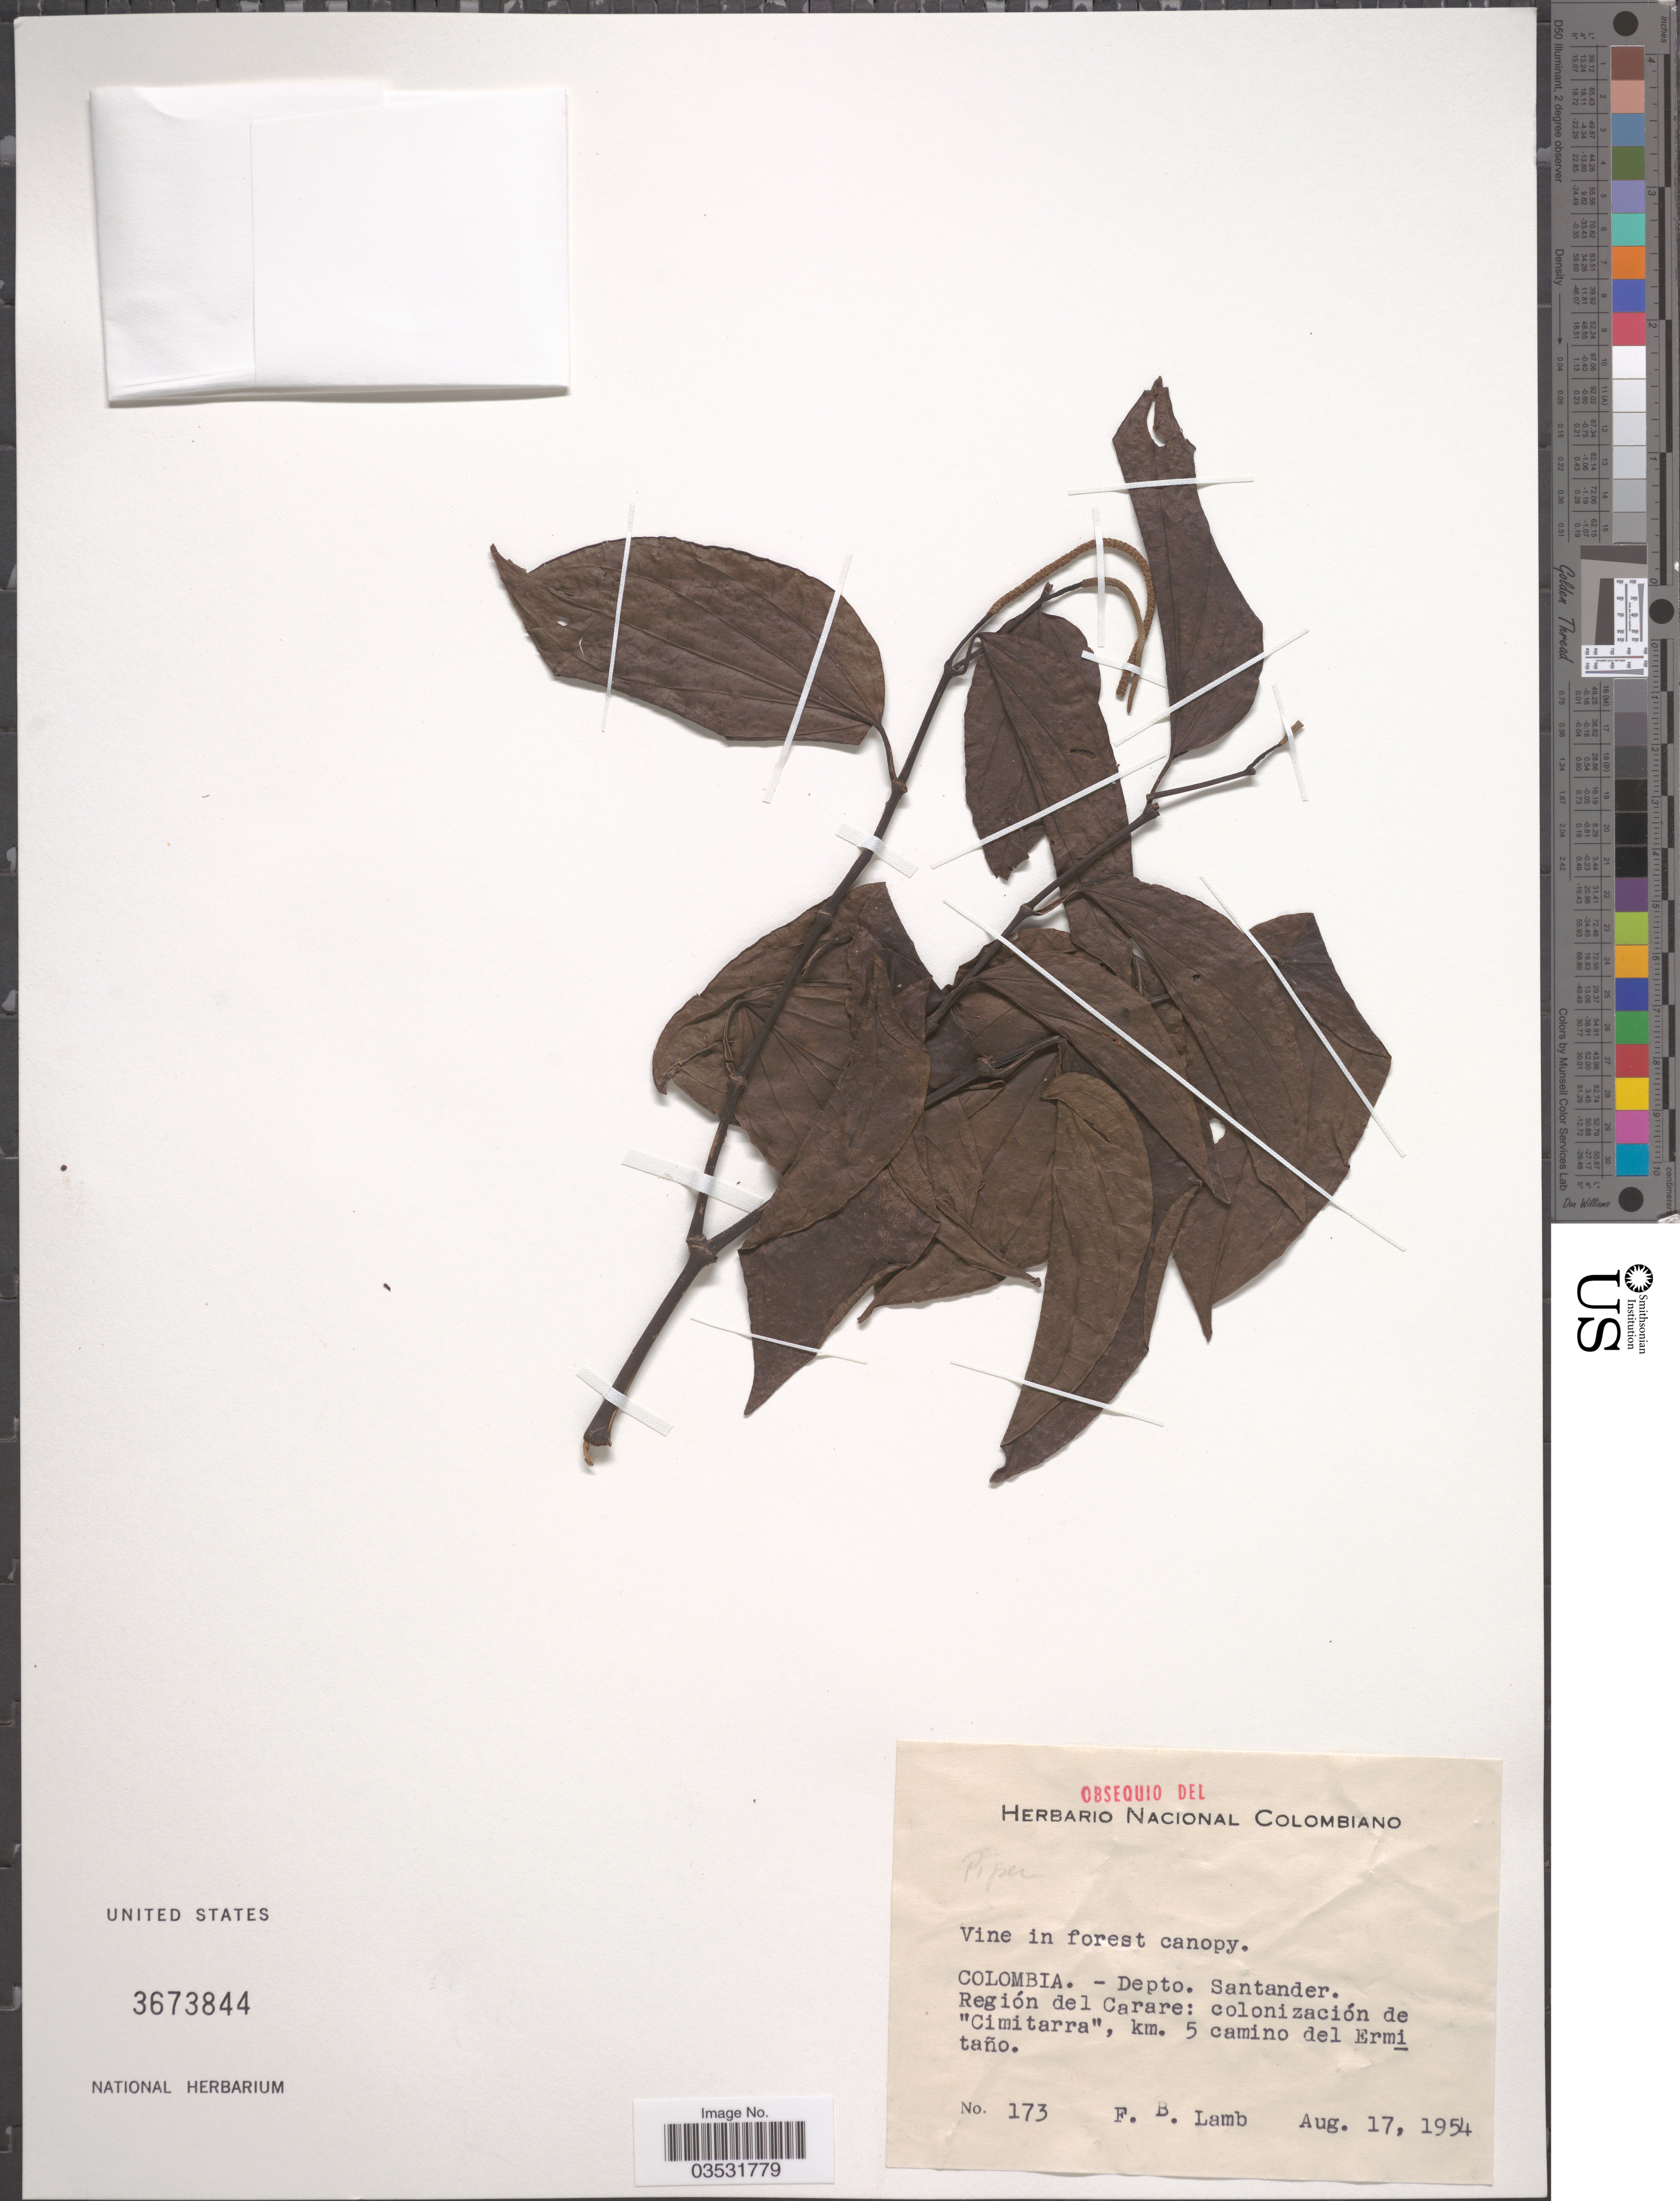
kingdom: Plantae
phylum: Tracheophyta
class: Magnoliopsida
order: Piperales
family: Piperaceae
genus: Piper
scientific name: Piper sp.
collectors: F. B. Lamb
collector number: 173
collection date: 1954-08-17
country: Colombia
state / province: Santander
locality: Depto. Santander. Región del Carare: colonización de "Cimitarra", km. 5 camino del Ermitaño.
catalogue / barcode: US 3673844